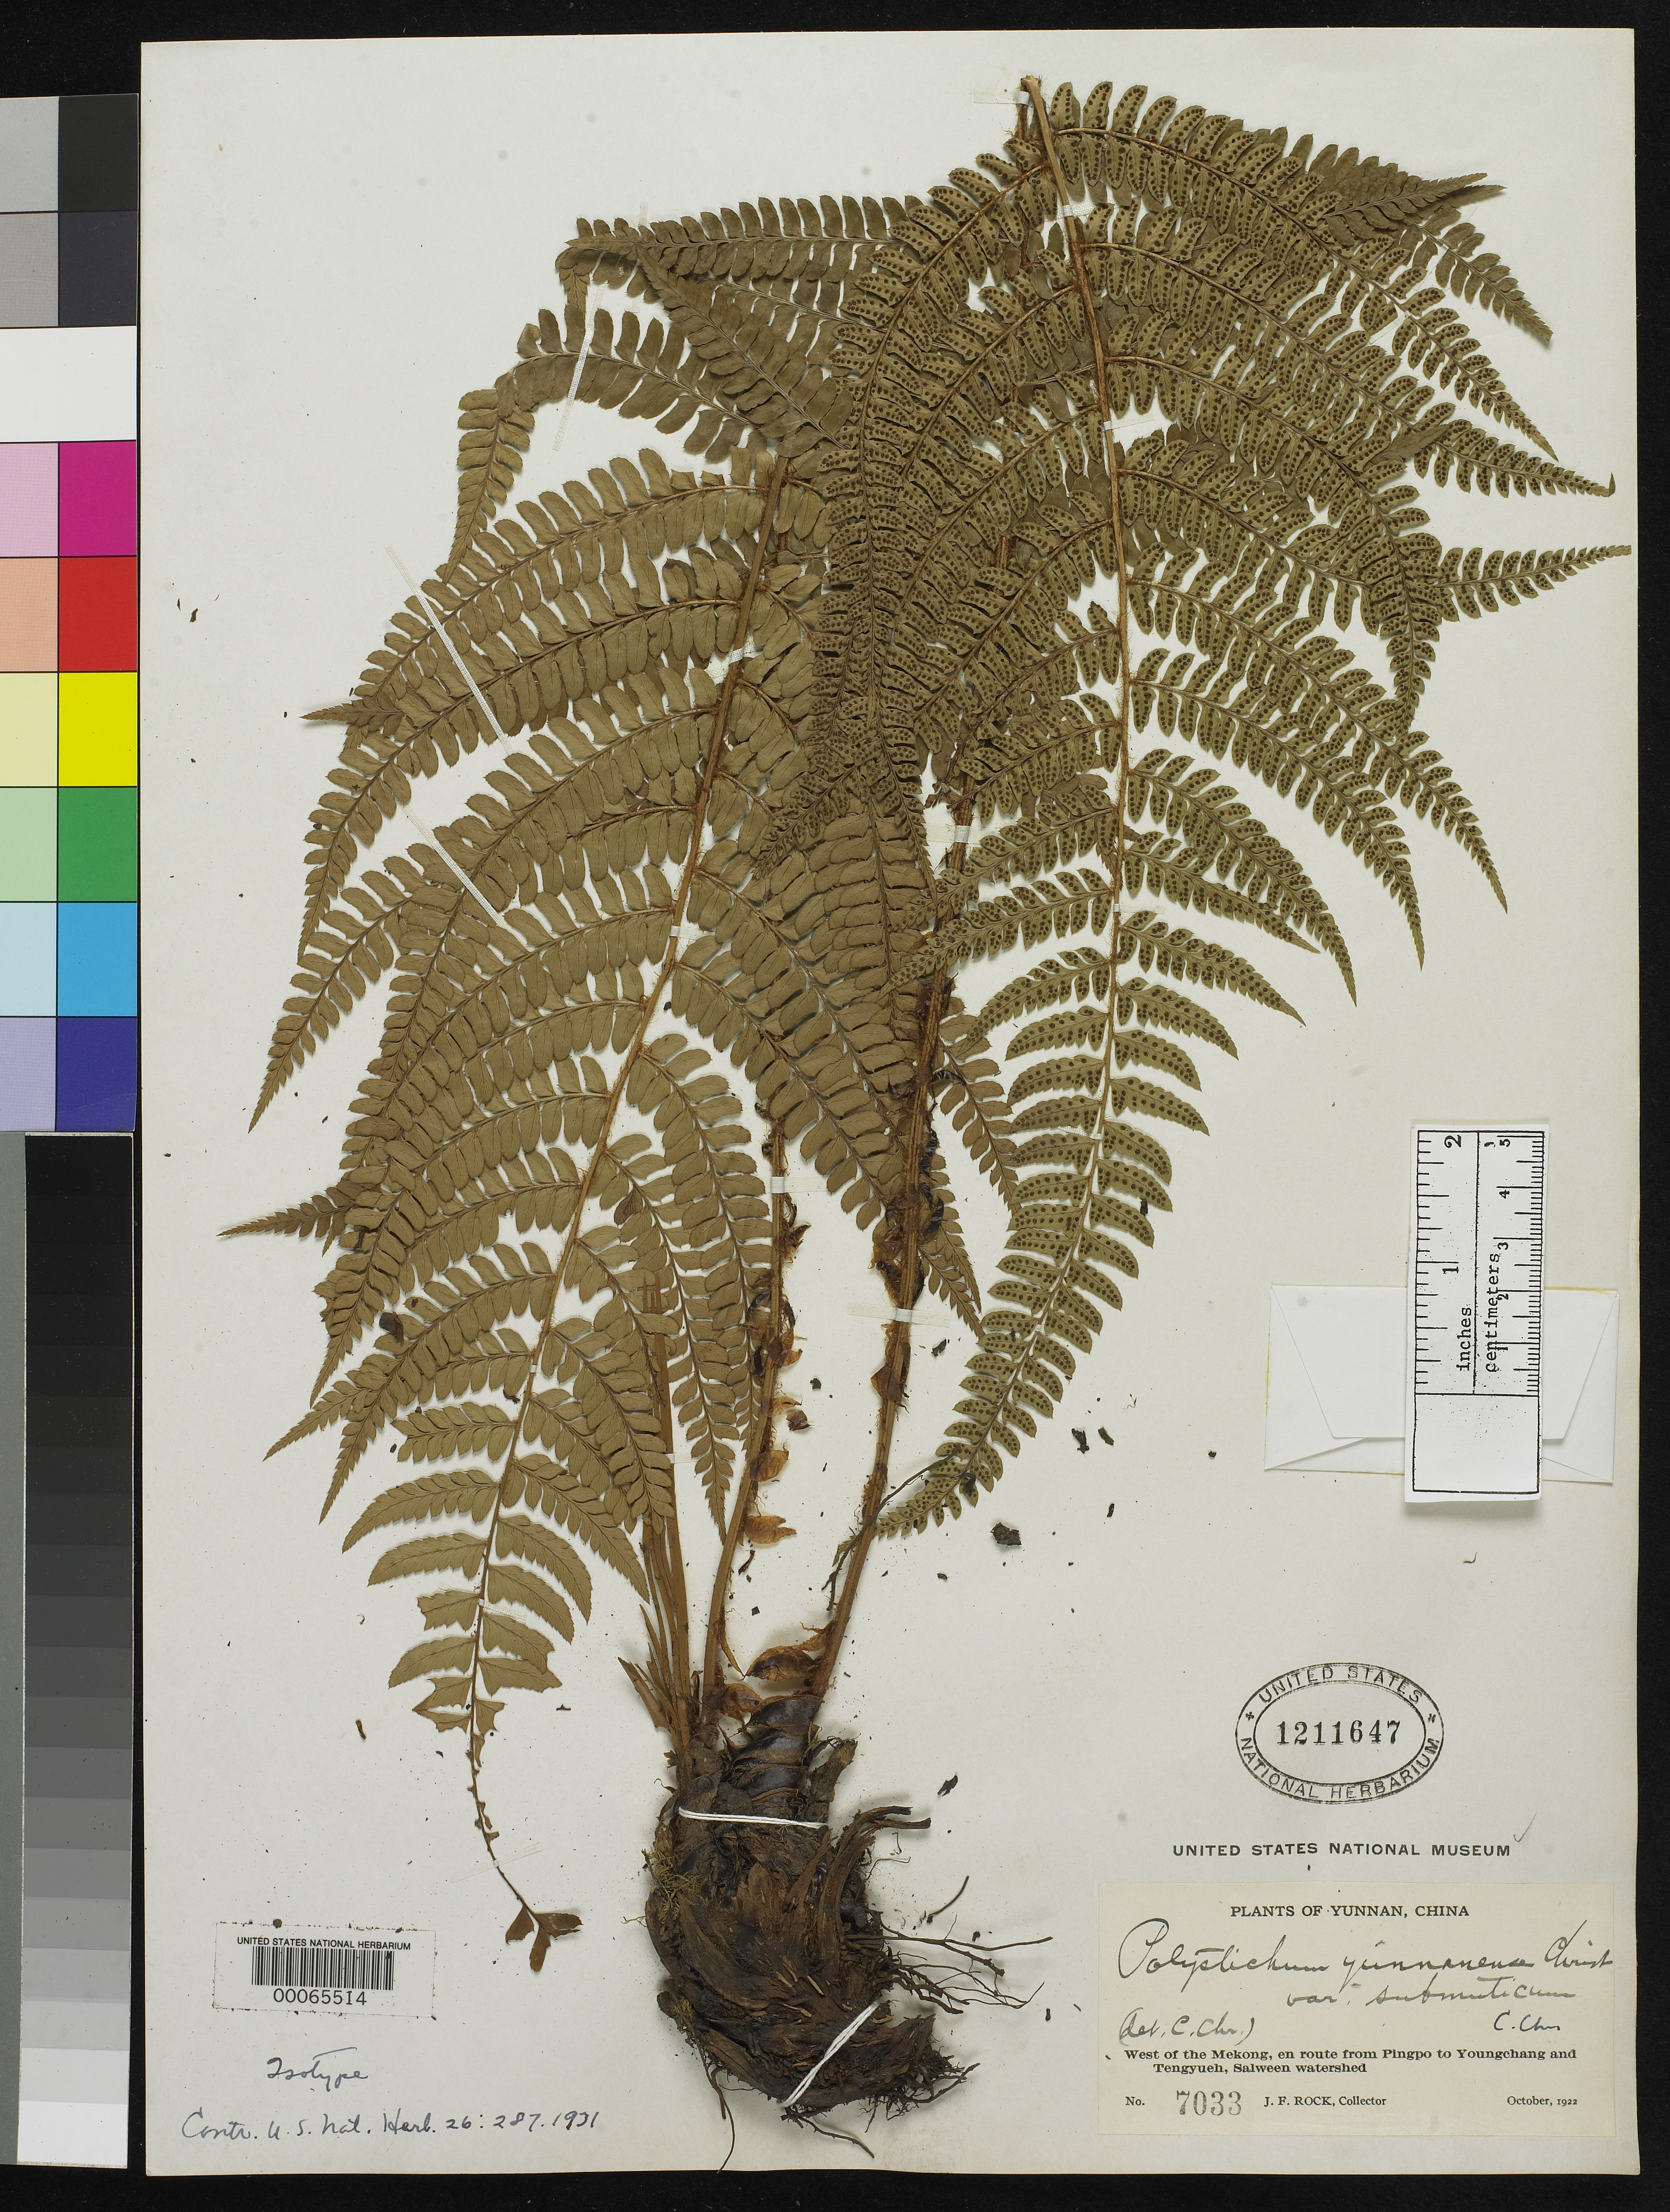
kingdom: Plantae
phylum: Tracheophyta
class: Polypodiopsida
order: Polypodiales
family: Dryopteridaceae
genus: Polystichum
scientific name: Polystichum yunnanense var. submuticum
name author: C. Chr.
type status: Isosyntype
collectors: J. F. Rock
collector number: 7033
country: China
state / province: Yunnan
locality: Top of Salween Ridge.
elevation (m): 2400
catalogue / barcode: US 1211647